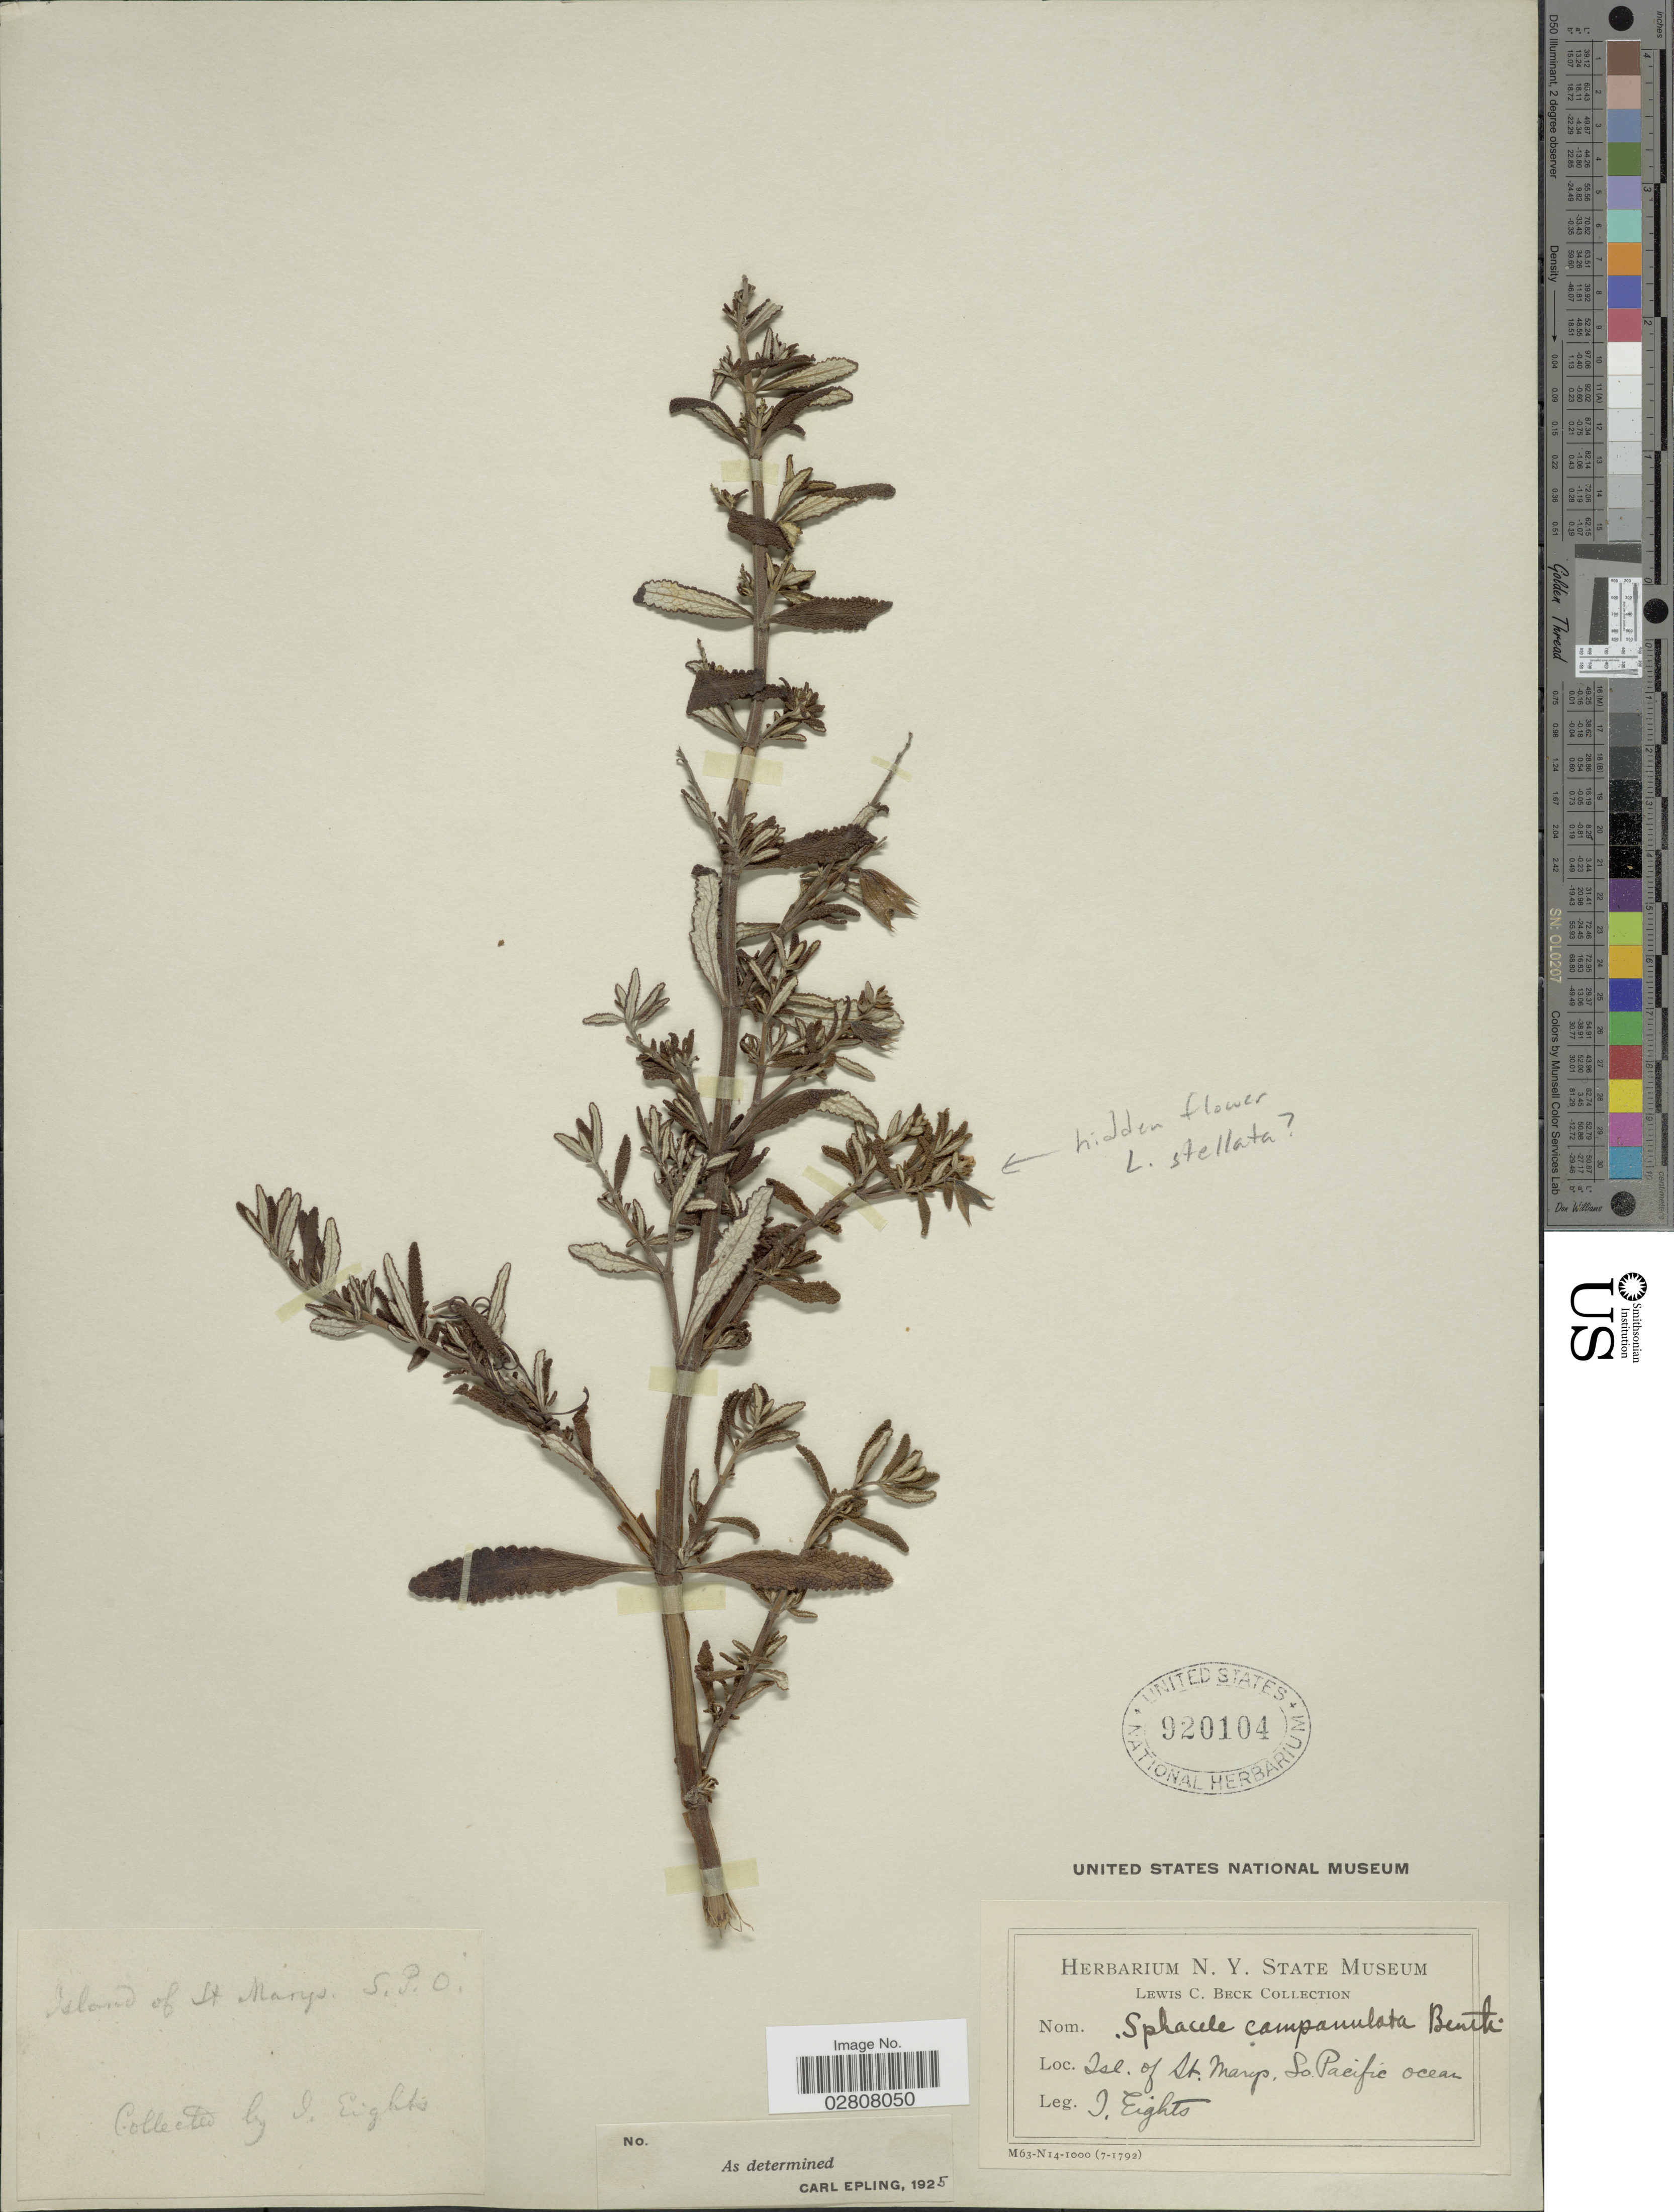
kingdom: Plantae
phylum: Tracheophyta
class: Magnoliopsida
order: Lamiales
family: Lamiaceae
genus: Lepechinia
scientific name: Lepechinia chamaedryoides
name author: (Balb.) Epling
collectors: I. Eights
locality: Island of St. Marys, So. Pacific Ocean.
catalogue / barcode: US 920104